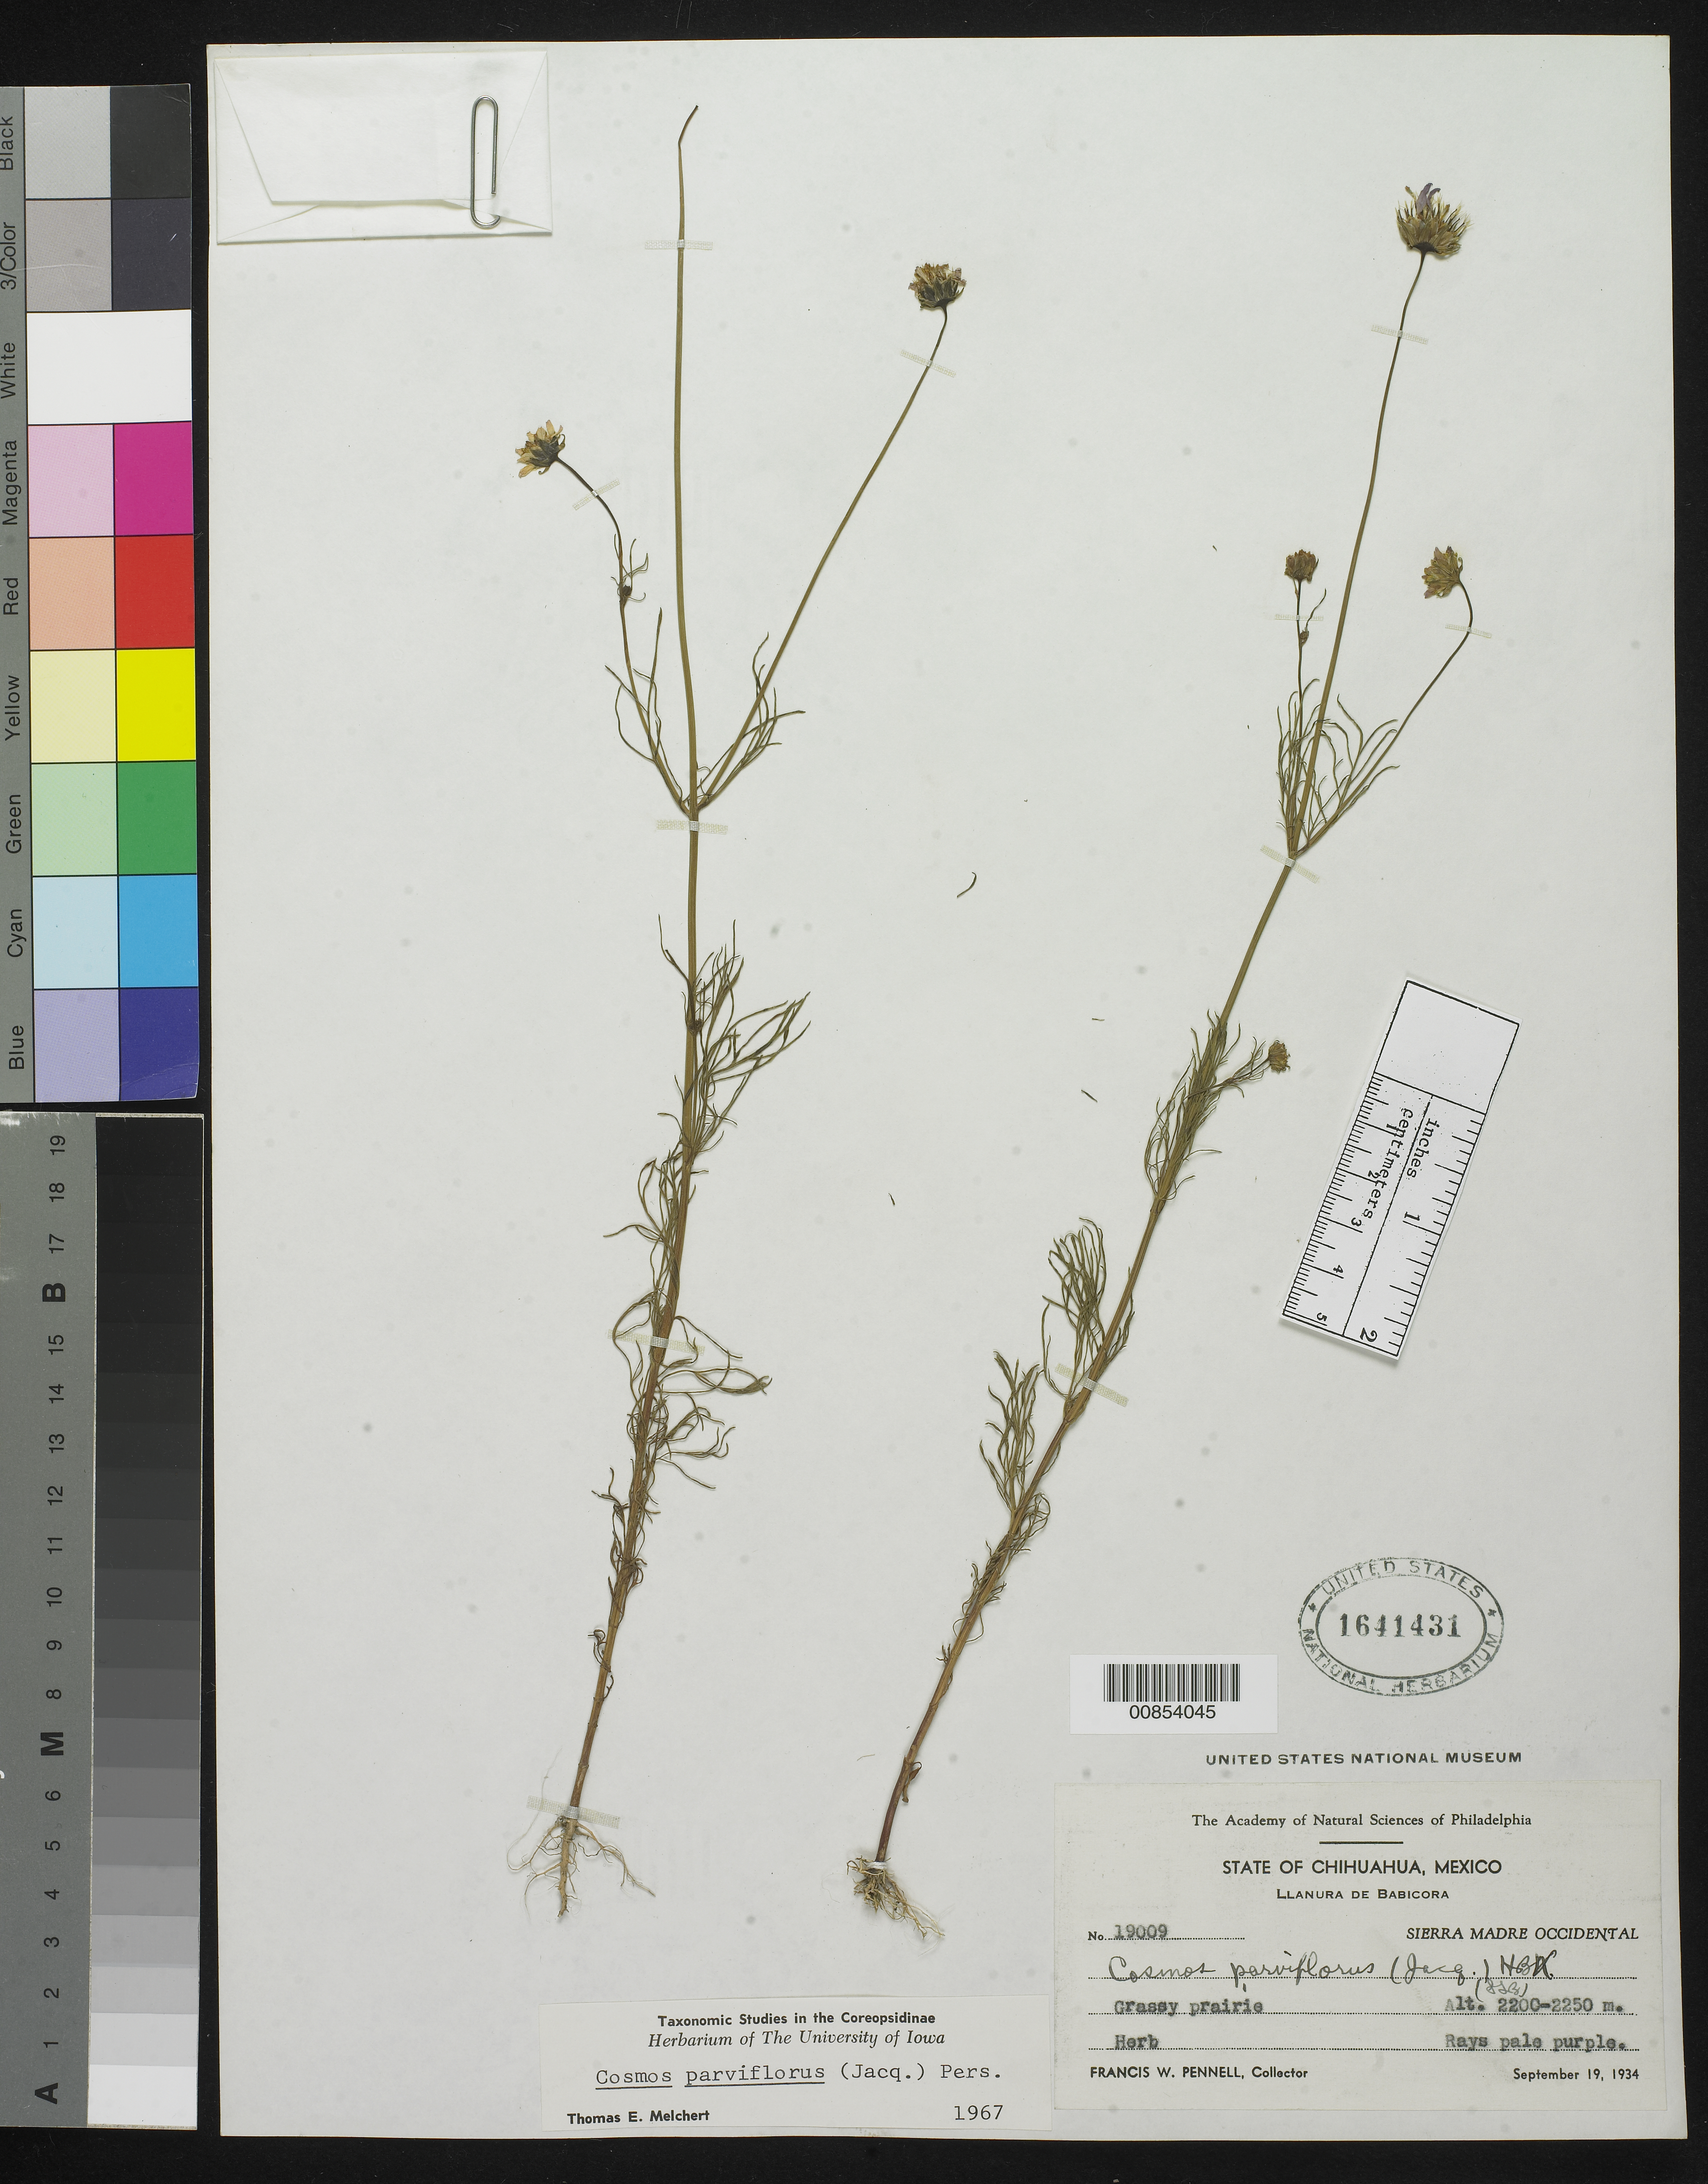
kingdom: Plantae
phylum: Tracheophyta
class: Magnoliopsida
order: Asterales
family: Asteraceae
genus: Cosmos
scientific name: Cosmos parviflorus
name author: (Jacq.) Pers.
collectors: F. W. Pennell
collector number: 19009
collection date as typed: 19 Sep 1934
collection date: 1934-09-19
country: Mexico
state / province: Chihuahua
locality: Llanura de Babicora. Sierra Madre Occidental, Chihuahua.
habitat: Grassy prairie.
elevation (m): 2250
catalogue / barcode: US 1641431